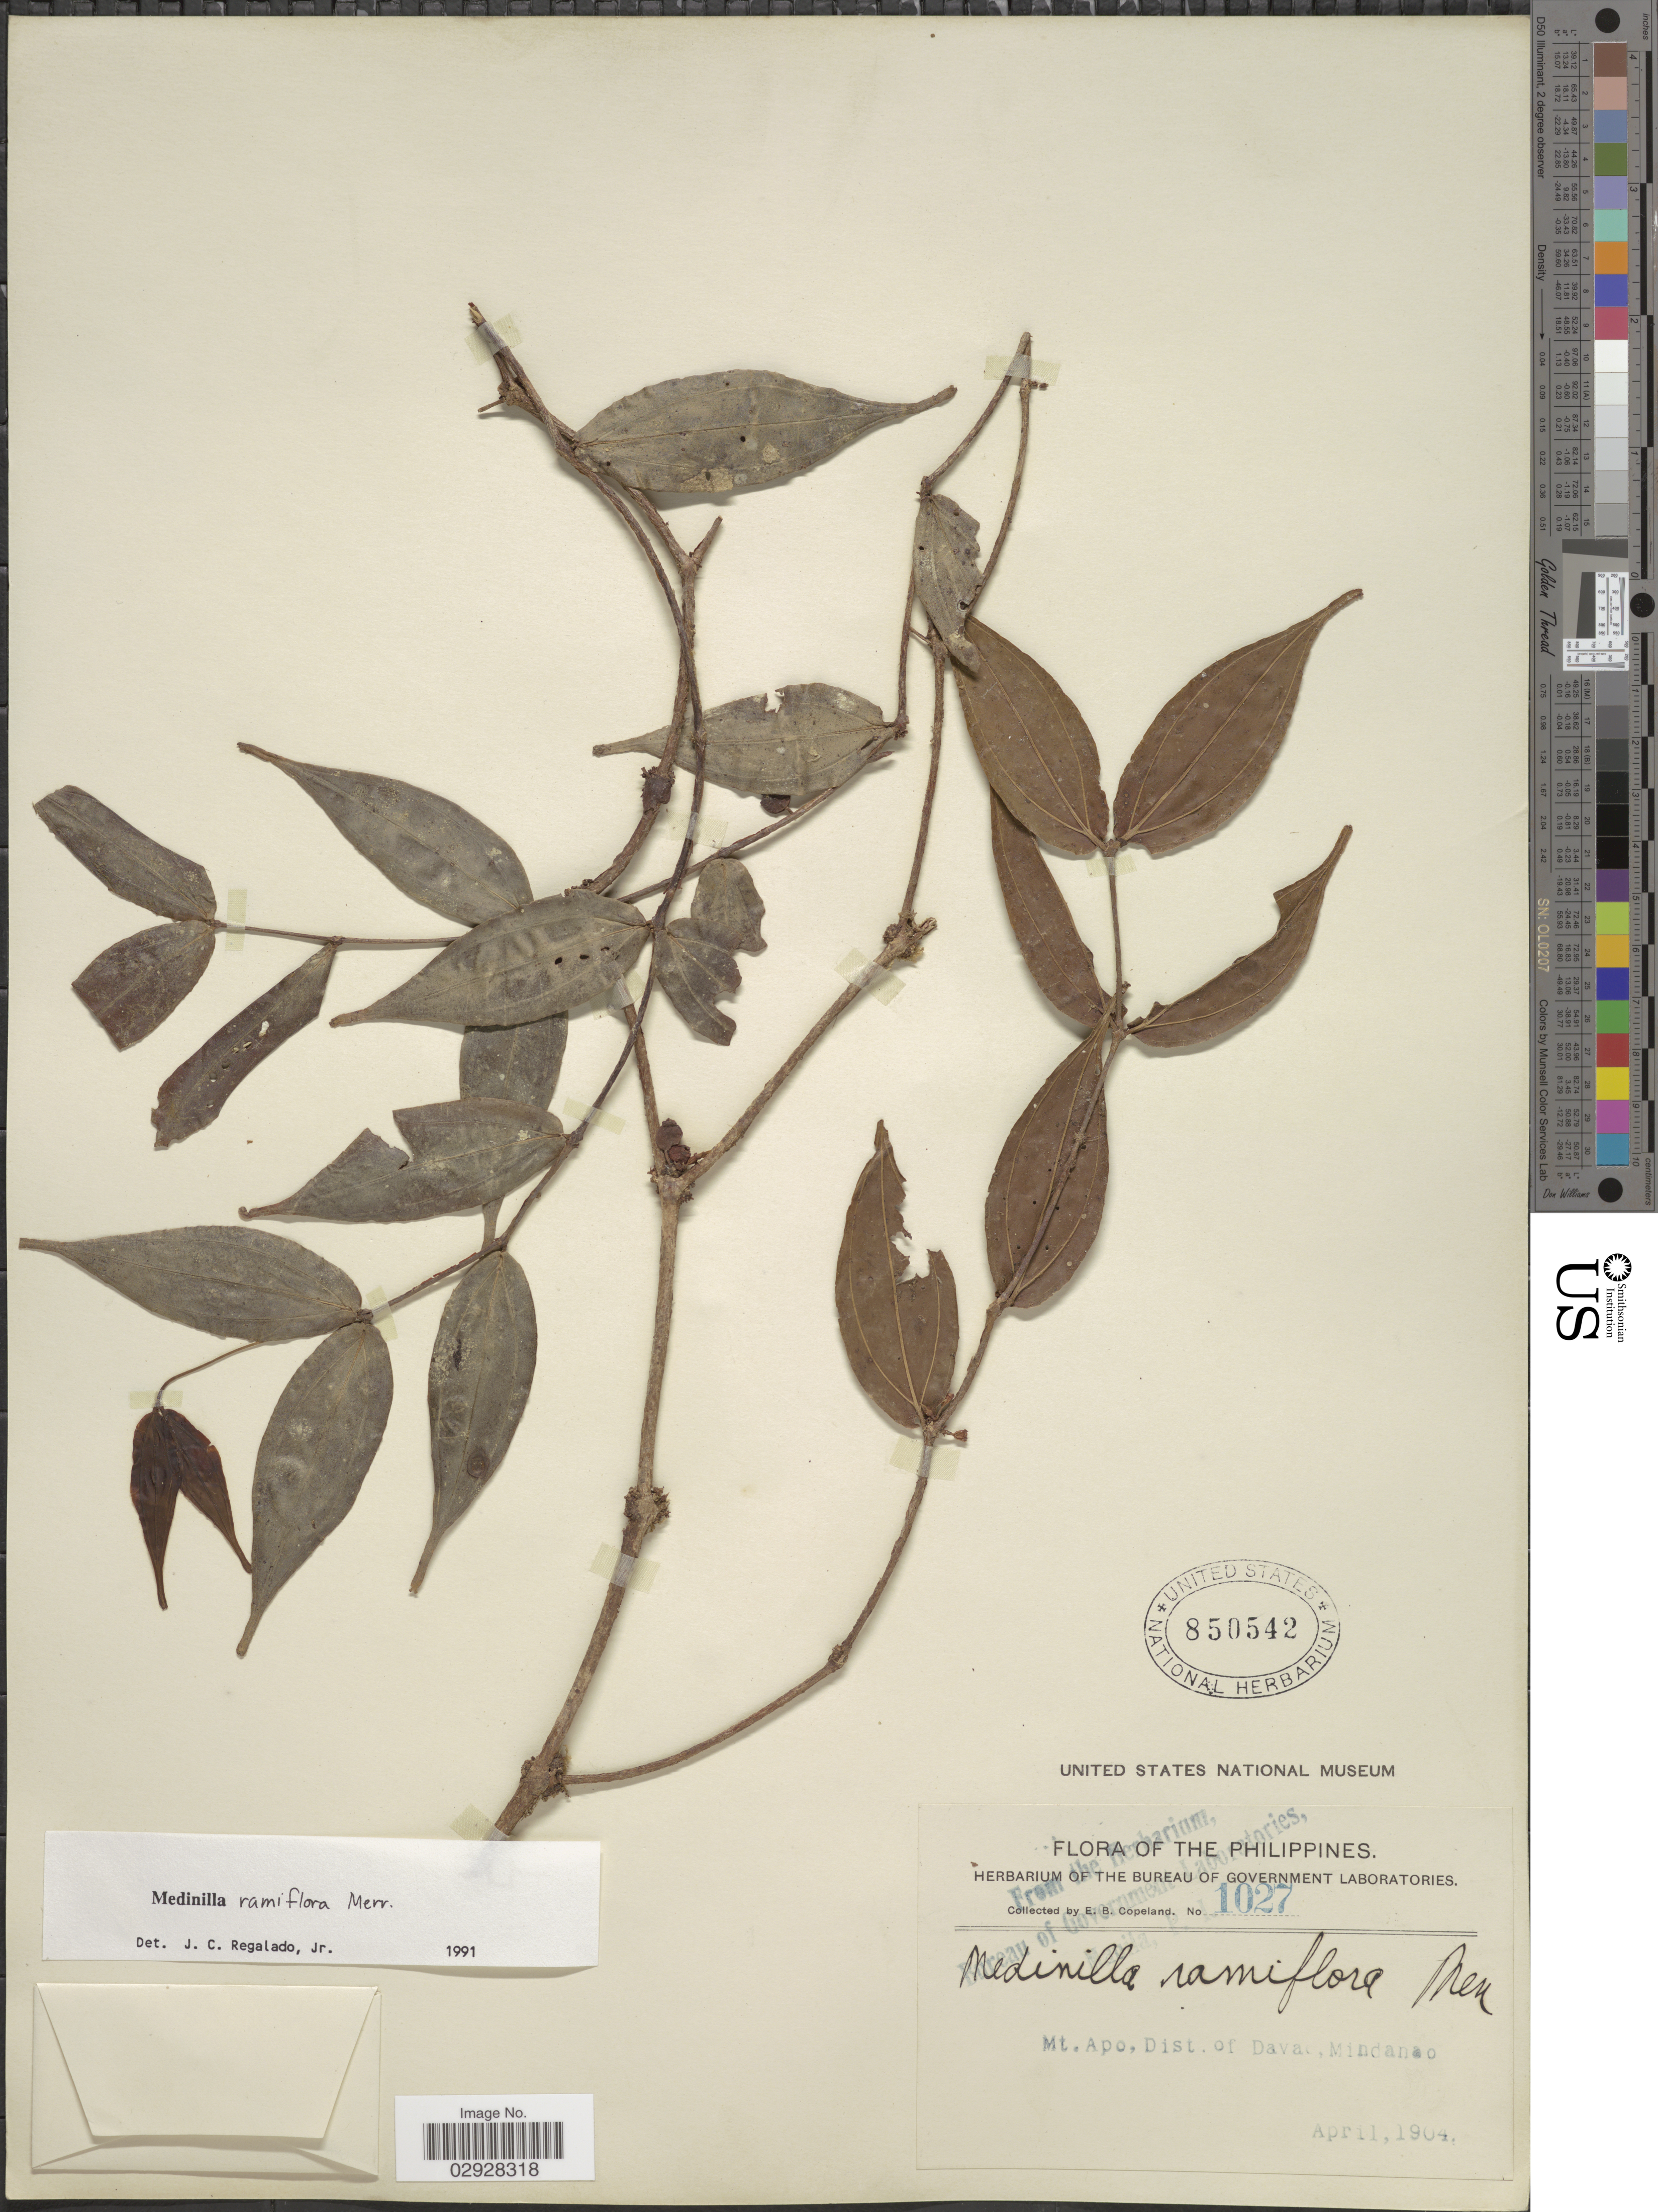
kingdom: Plantae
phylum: Tracheophyta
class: Magnoliopsida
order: Myrtales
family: Melastomataceae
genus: Medinilla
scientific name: Medinilla ramiflora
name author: Merr.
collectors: E. B. Copeland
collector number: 1027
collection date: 1904-04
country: Philippines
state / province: Davao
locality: Mt. Apo., Dist. of Davao, Mindanao.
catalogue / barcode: US 850542